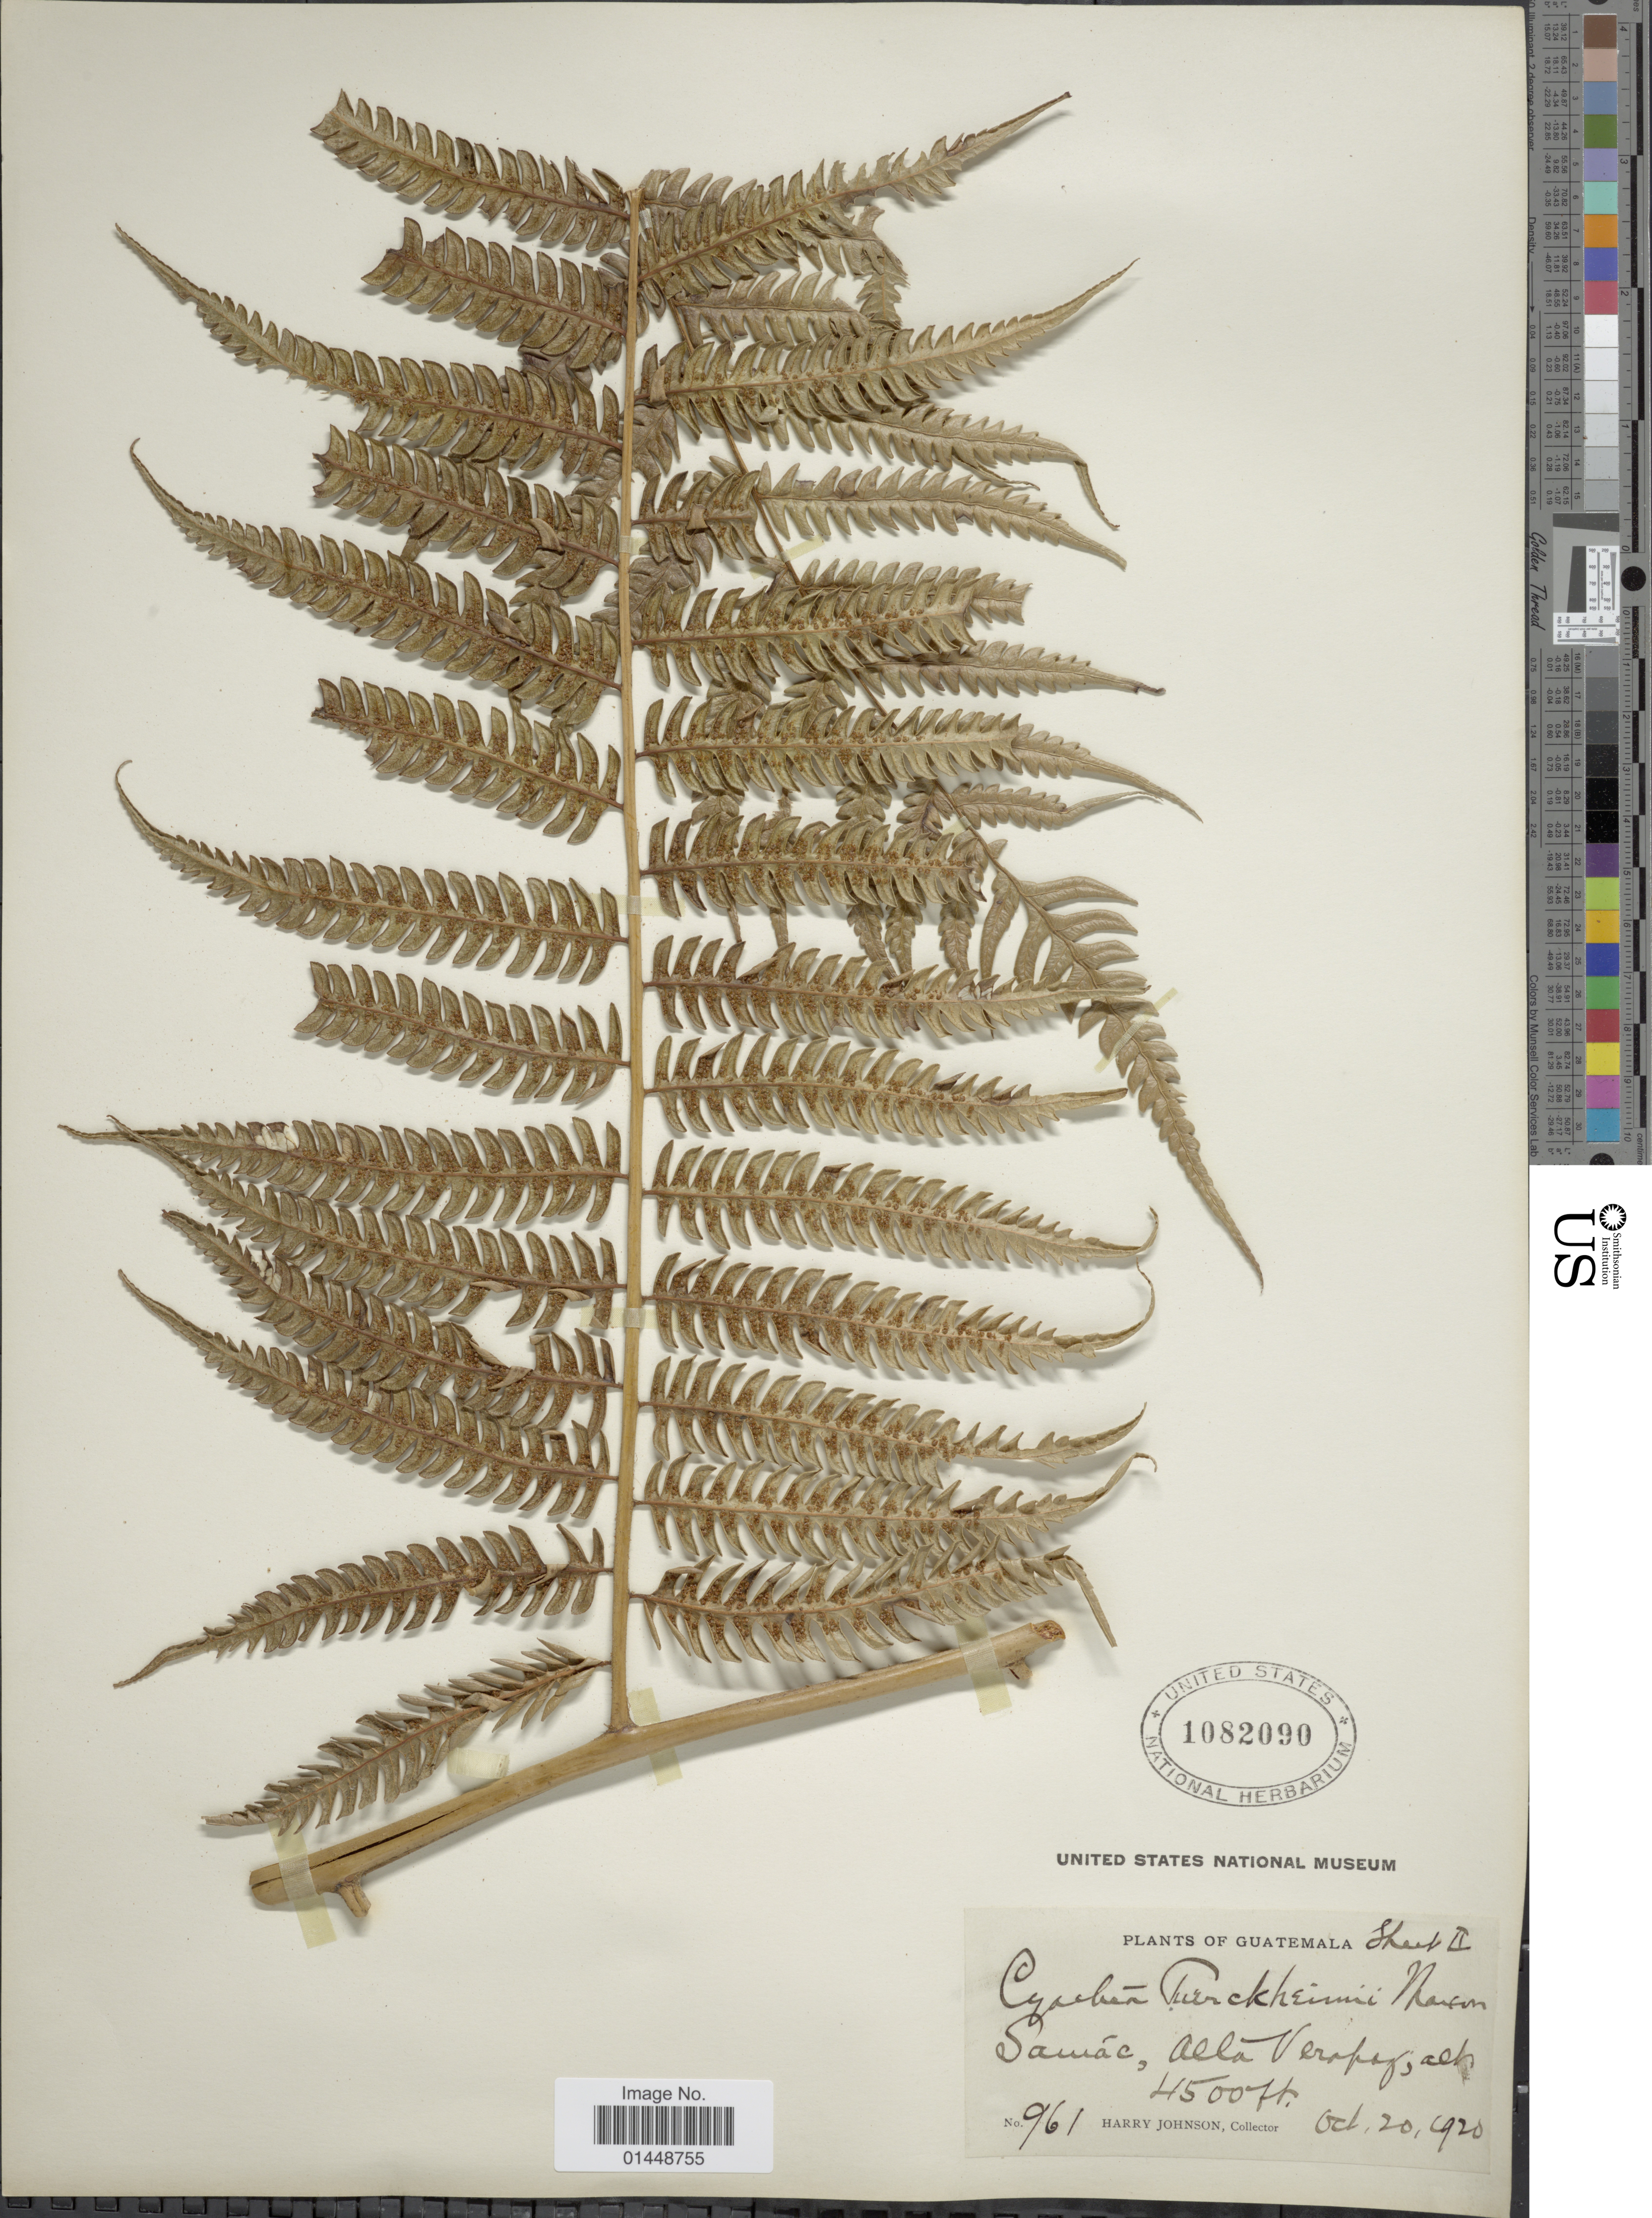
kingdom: Plantae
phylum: Tracheophyta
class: Polypodiopsida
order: Cyatheales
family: Cyatheaceae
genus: Cyathea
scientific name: Cyathea divergens var. tuerckheimii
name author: (Maxon) R.M. Tryon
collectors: H. Johnson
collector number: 961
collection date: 1920-10-20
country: Guatemala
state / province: Alta Verapaz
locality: Samác, Alta Verapaz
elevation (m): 1372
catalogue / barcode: US 1082090